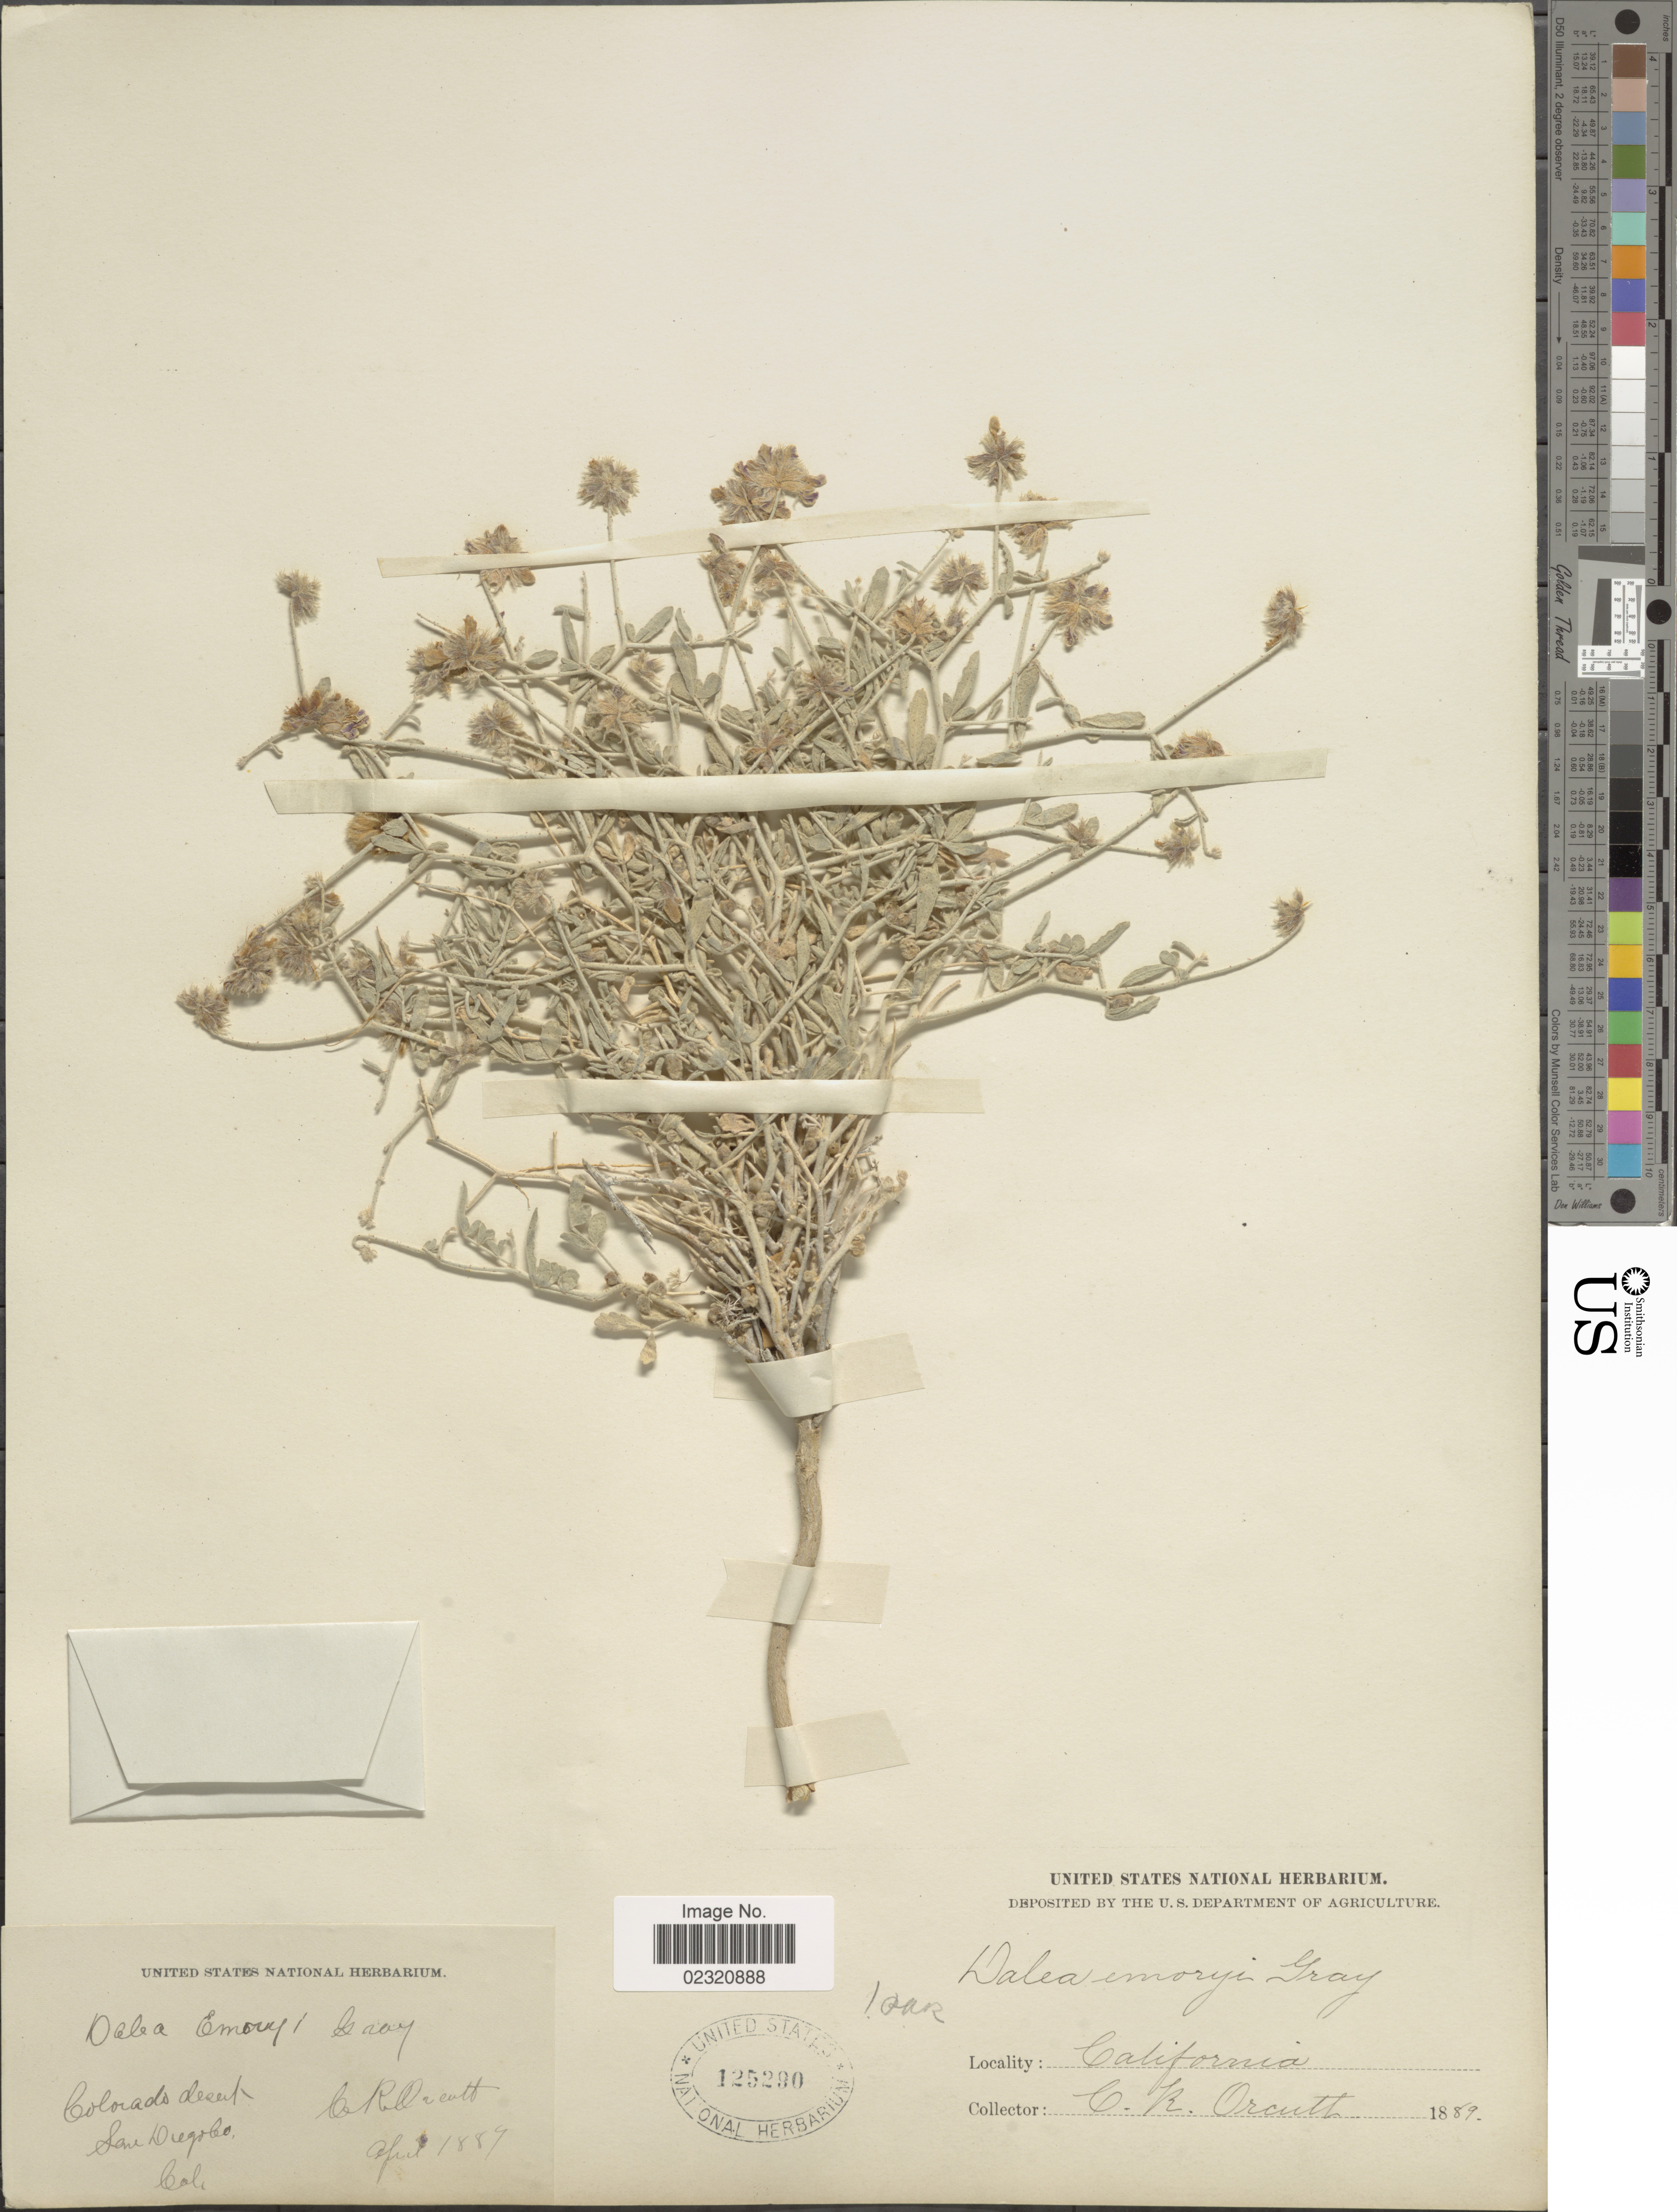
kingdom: Plantae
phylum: Tracheophyta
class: Magnoliopsida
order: Fabales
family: Fabaceae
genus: Psorothamnus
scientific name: Psorothamnus emoryi var. emoryi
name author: (A. Gray) Rydb.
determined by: Strong, M. T., (US), Smithsonian Institution - National Museum of Natural History (UNITED STATES)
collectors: C. R. Orcutt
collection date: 1889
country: United States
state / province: California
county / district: San Diego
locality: Colorado Desert, San Diego Co.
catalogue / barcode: US 125290